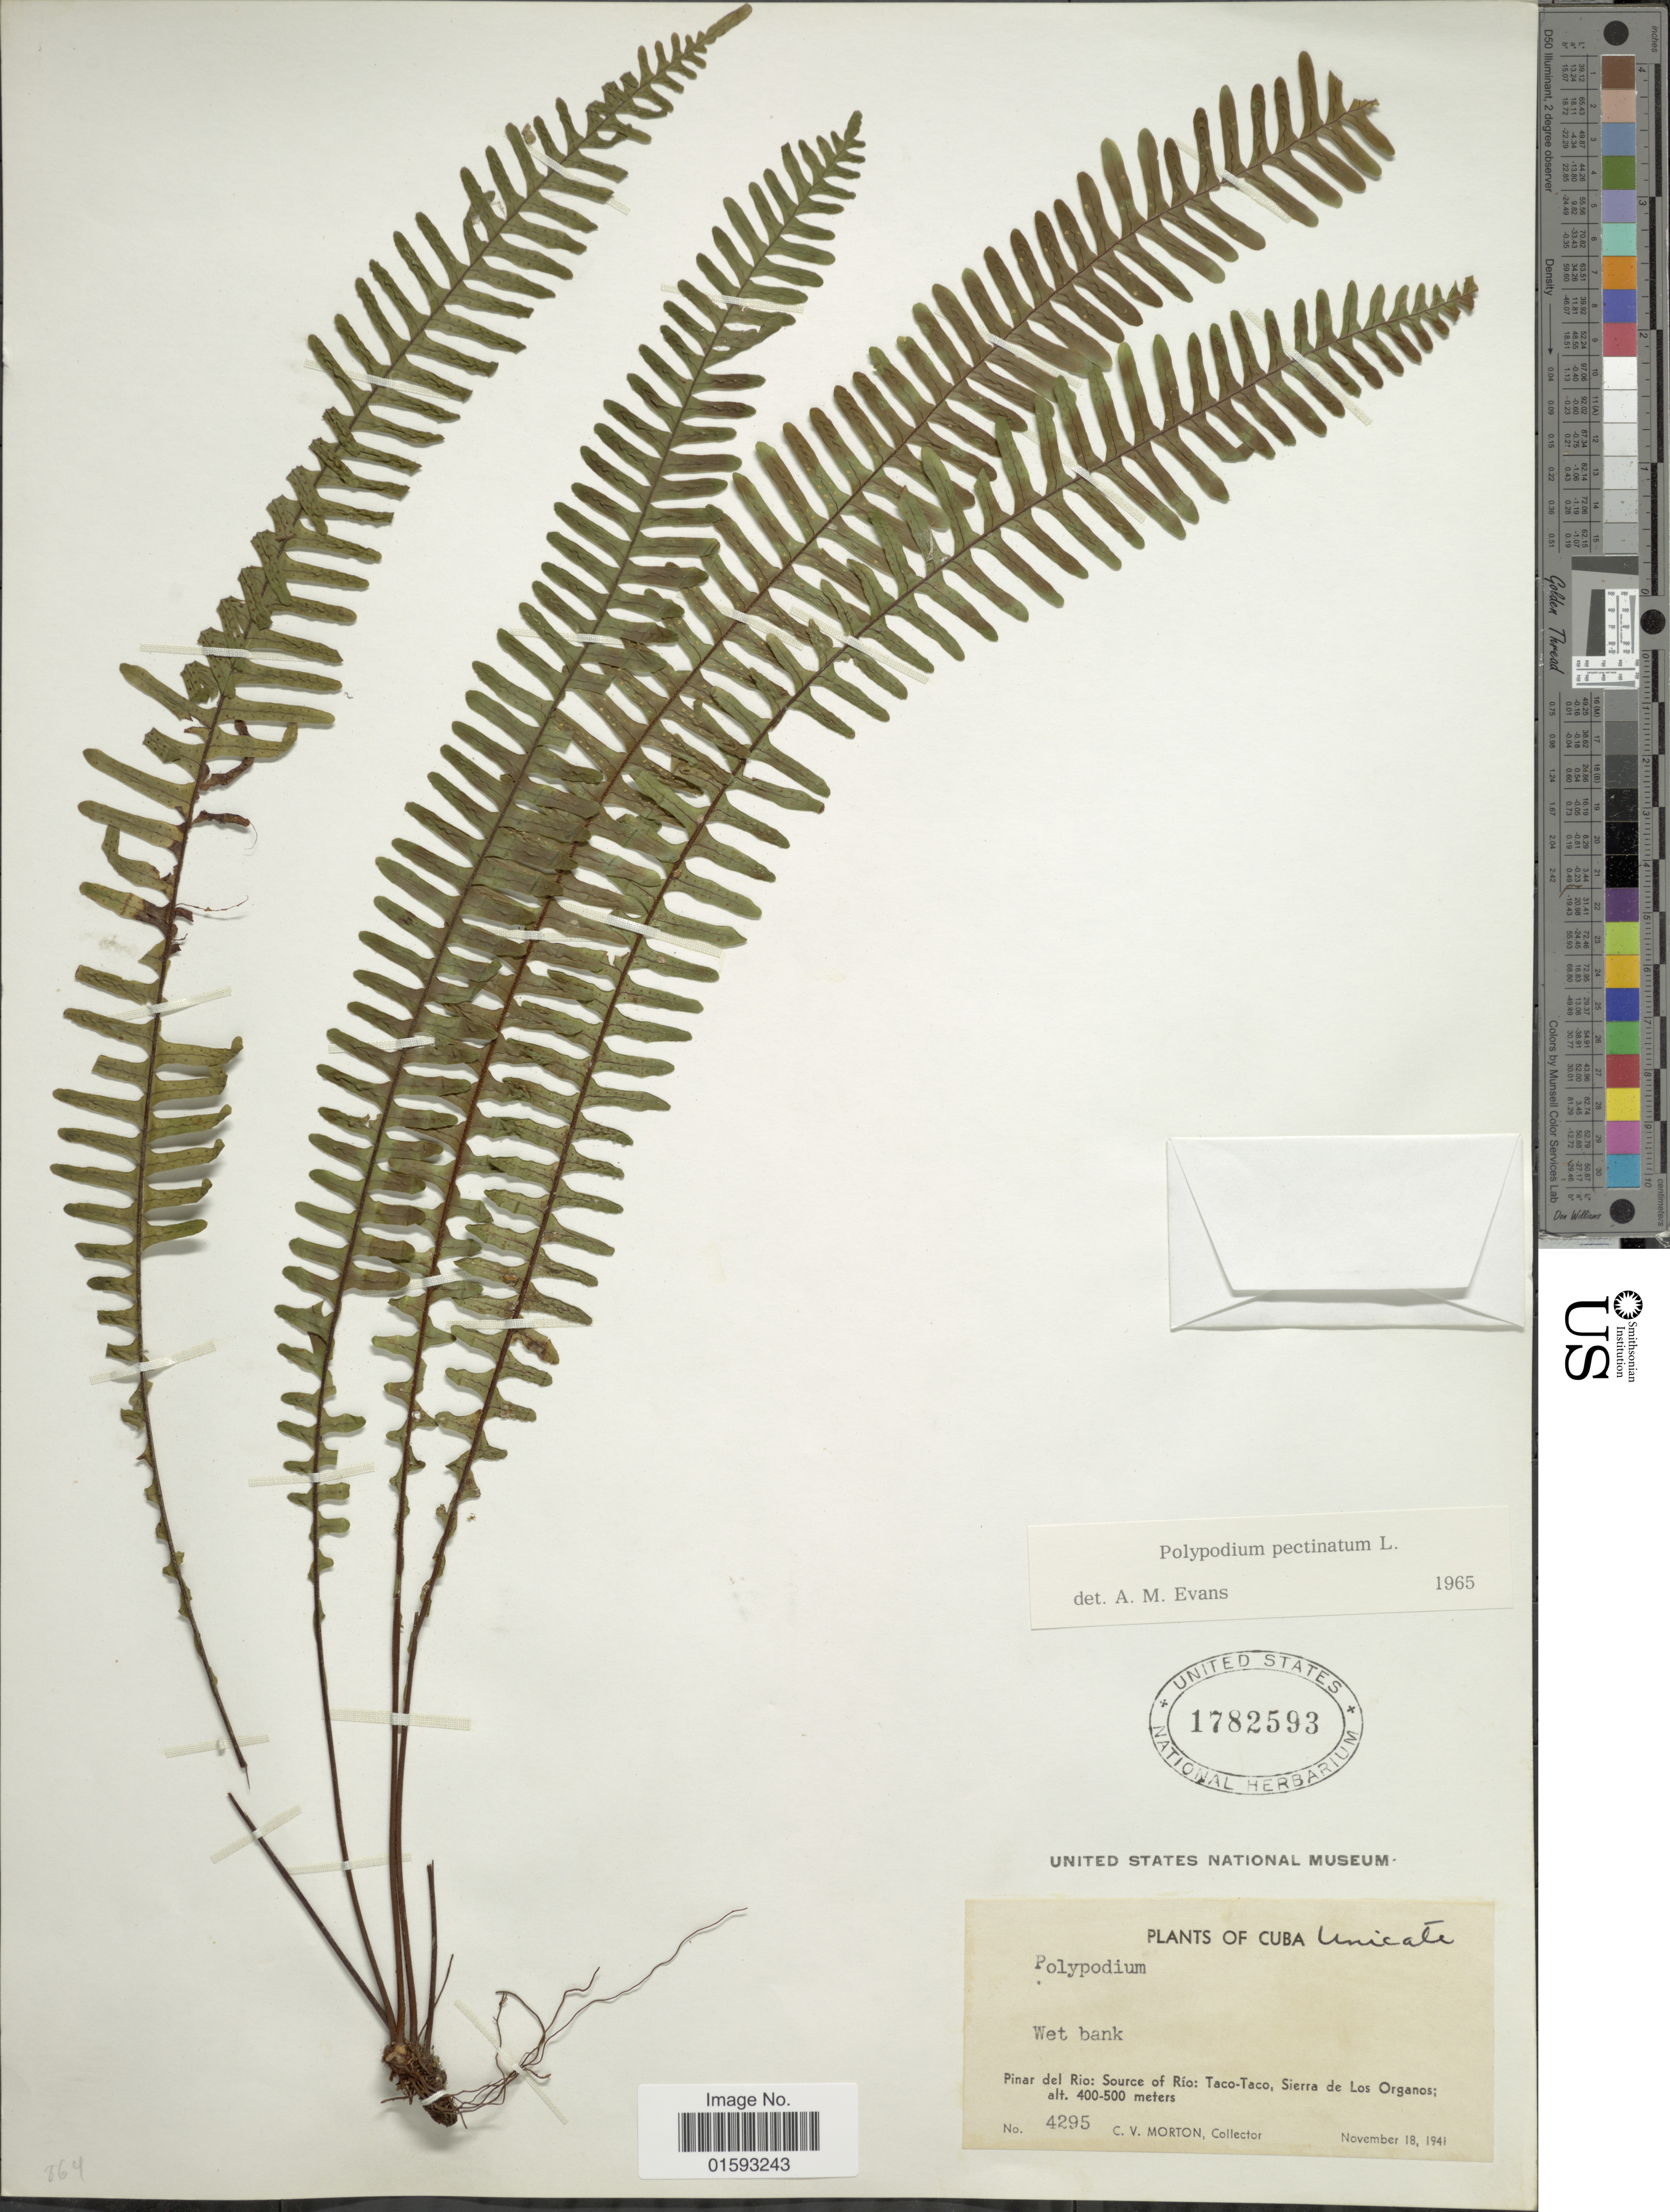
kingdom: Plantae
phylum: Tracheophyta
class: Polypodiopsida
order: Polypodiales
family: Polypodiaceae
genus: Pecluma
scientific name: Pecluma pectinata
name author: (L.) M.G. Price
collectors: C. V. Morton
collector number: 4295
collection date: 1941-11-18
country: Cuba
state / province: Pinar del Río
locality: Source of Rio: Taco Taco, Sierra de Los Organos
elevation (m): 400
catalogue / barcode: US 1782593